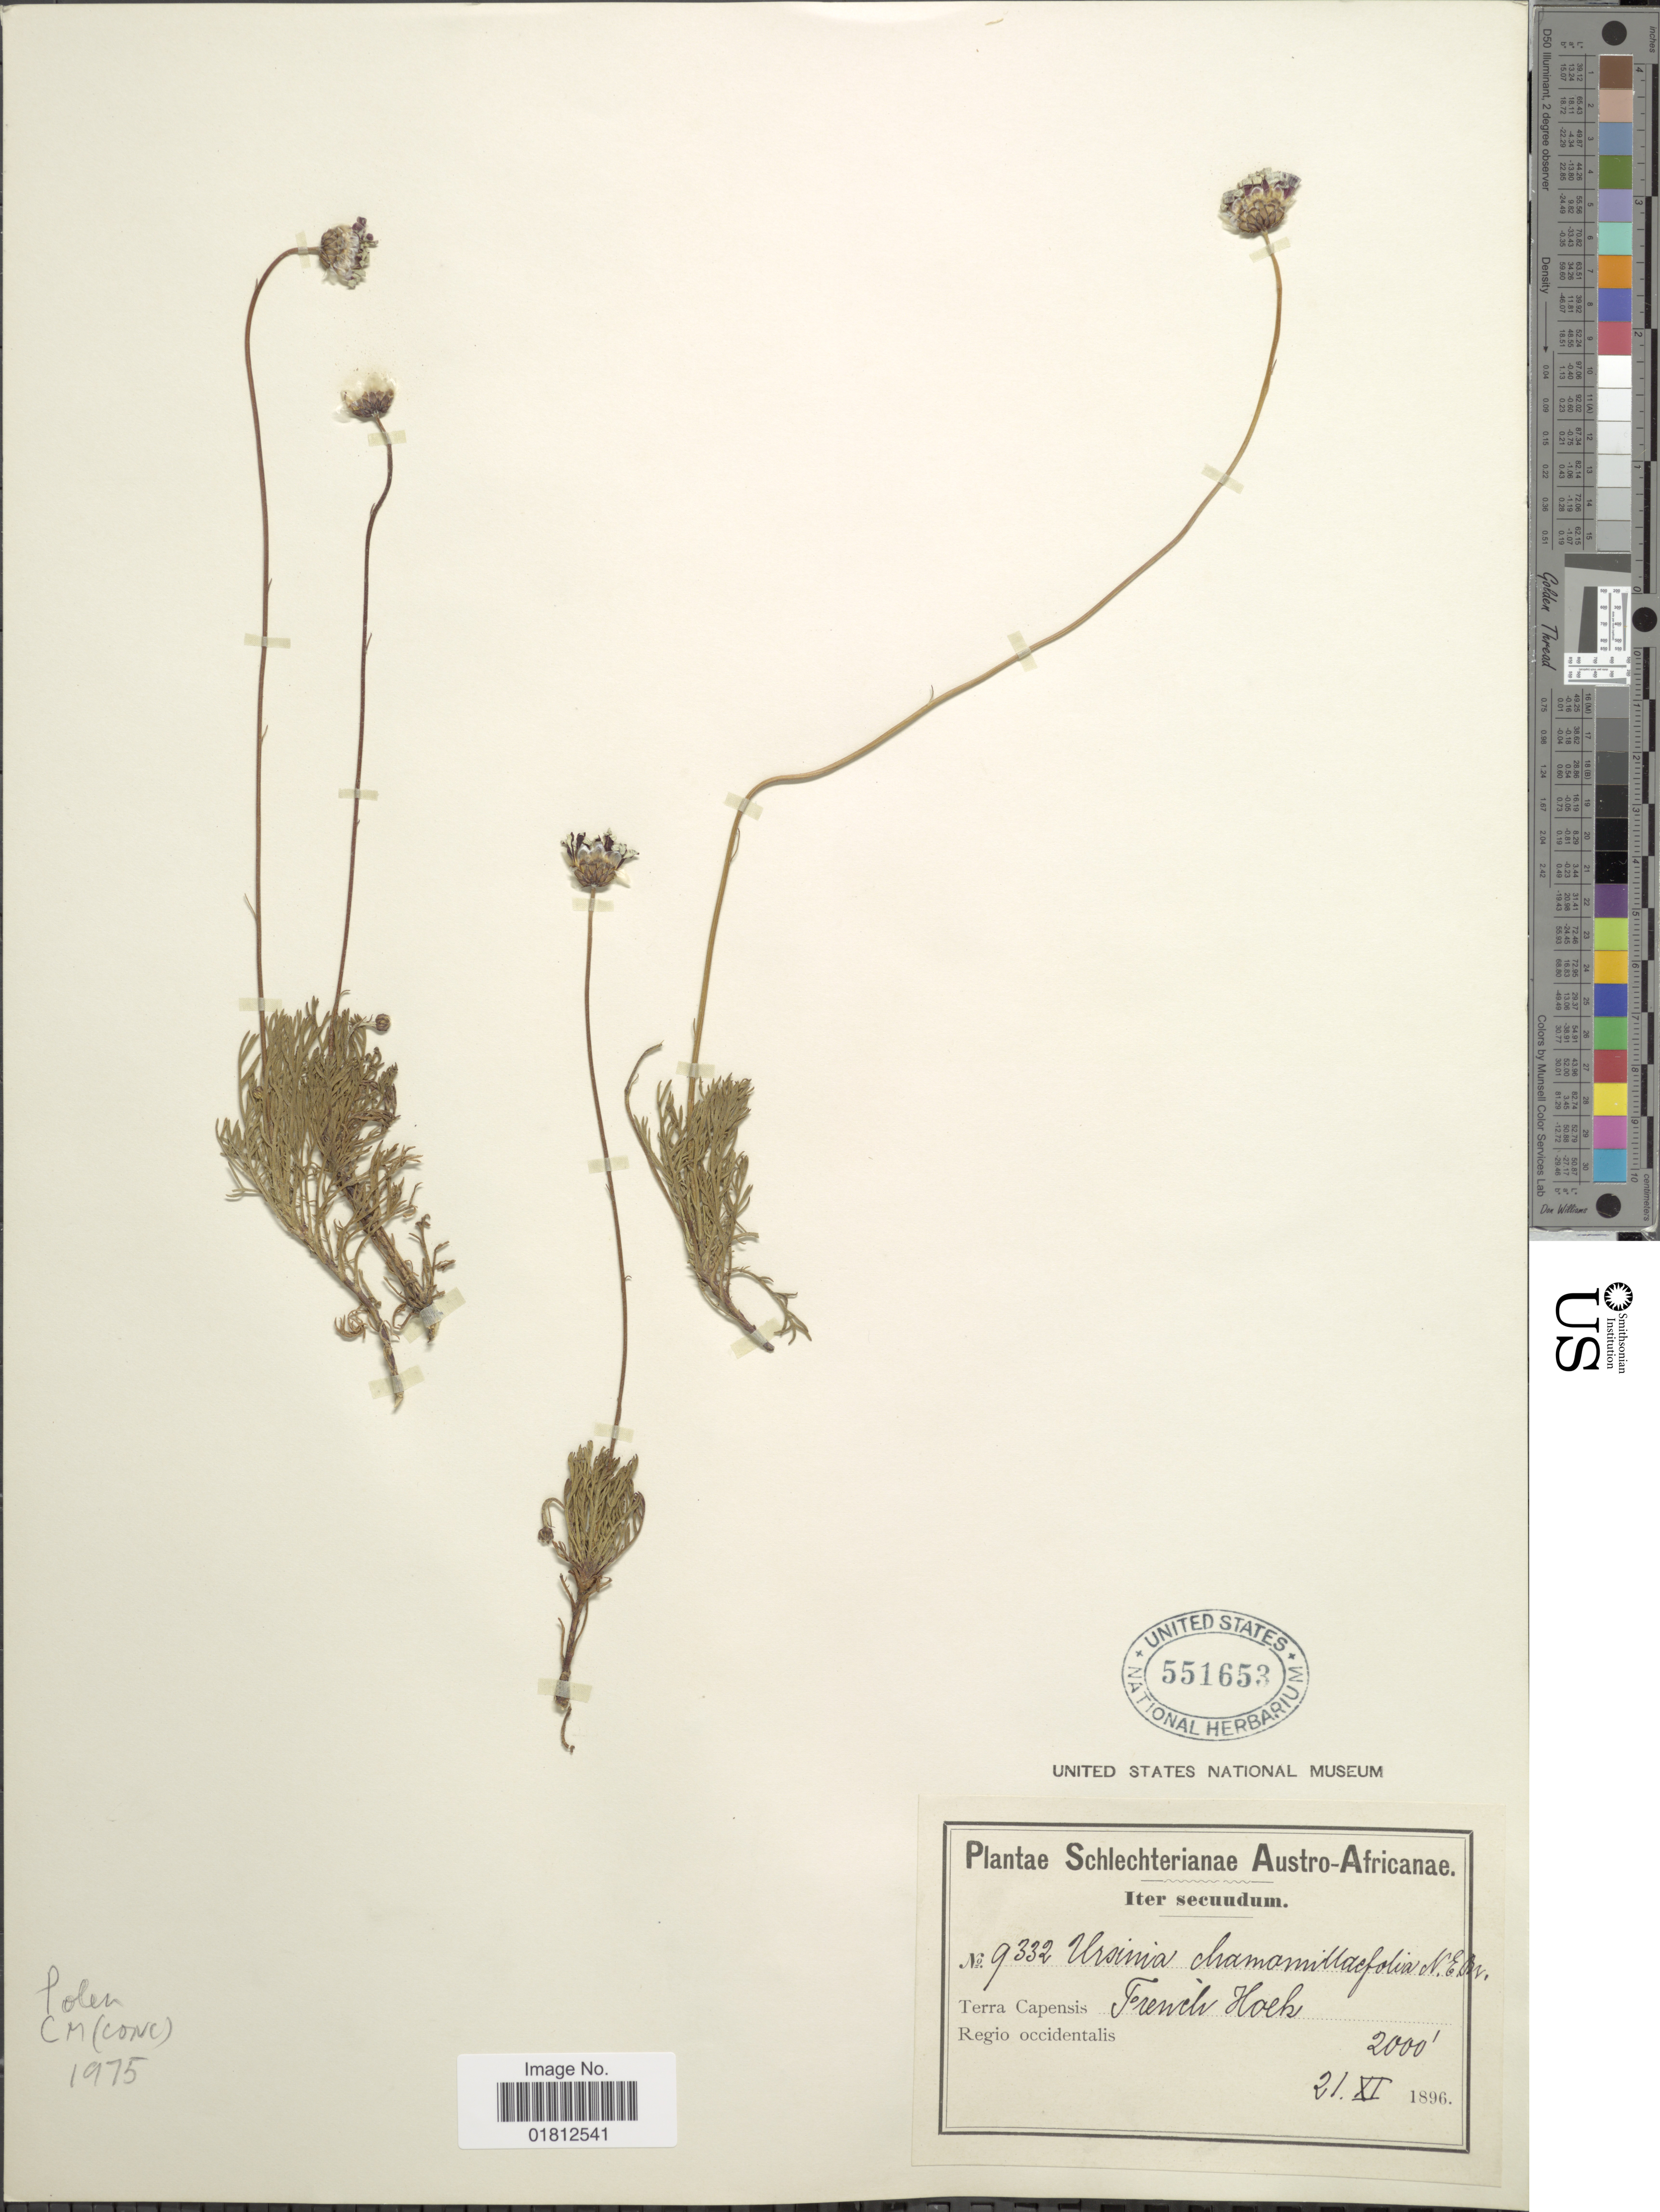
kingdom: Plantae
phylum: Tracheophyta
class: Magnoliopsida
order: Asterales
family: Asteraceae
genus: Ursinia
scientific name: Ursinia chamomillaefolia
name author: N.E. Br.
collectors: Schlechter, --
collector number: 9332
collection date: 1896-11-21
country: South Africa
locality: Austro-Africanae, Terra Capensis, French Hoek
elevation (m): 610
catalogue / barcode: US 551653